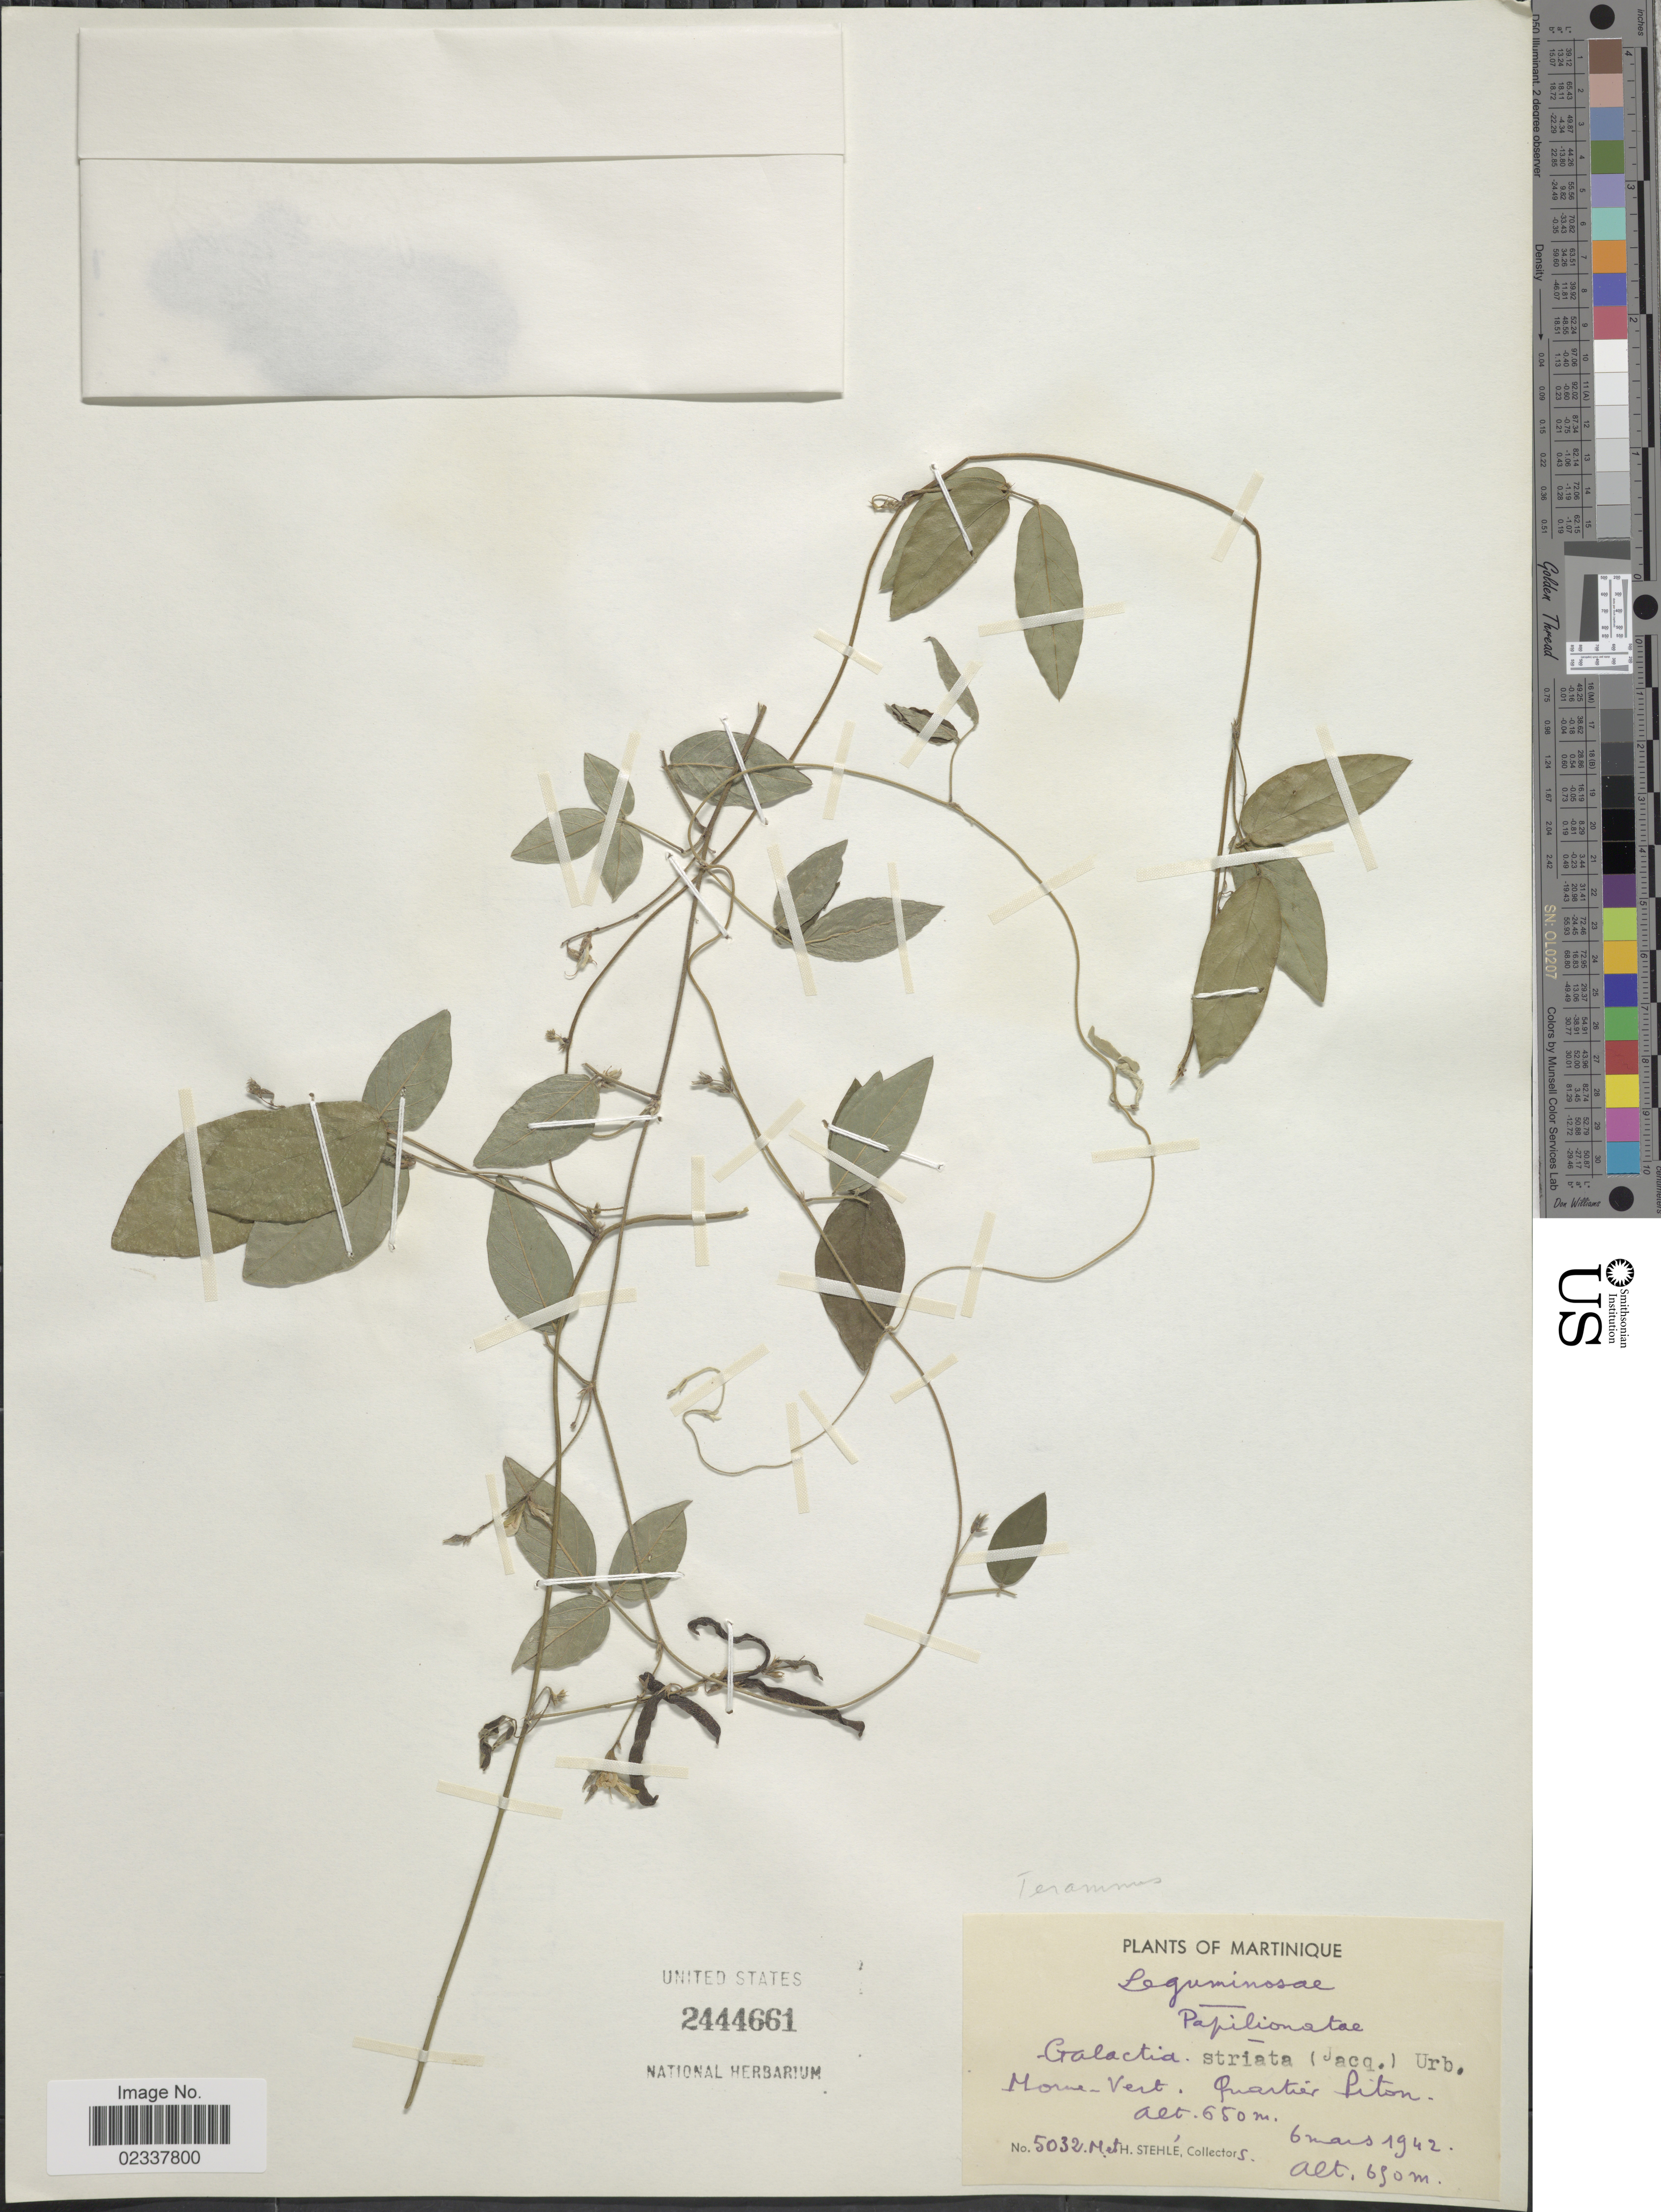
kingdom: Plantae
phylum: Tracheophyta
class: Magnoliopsida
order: Fabales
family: Fabaceae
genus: Teramnus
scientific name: Teramnus labialis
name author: (L. f.) Spreng.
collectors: M. Stehlé & H. Stehlé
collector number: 5032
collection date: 1942-03-06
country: Martinique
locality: Morme-Vert. Quartier Piton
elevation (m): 650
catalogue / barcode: US 2444661